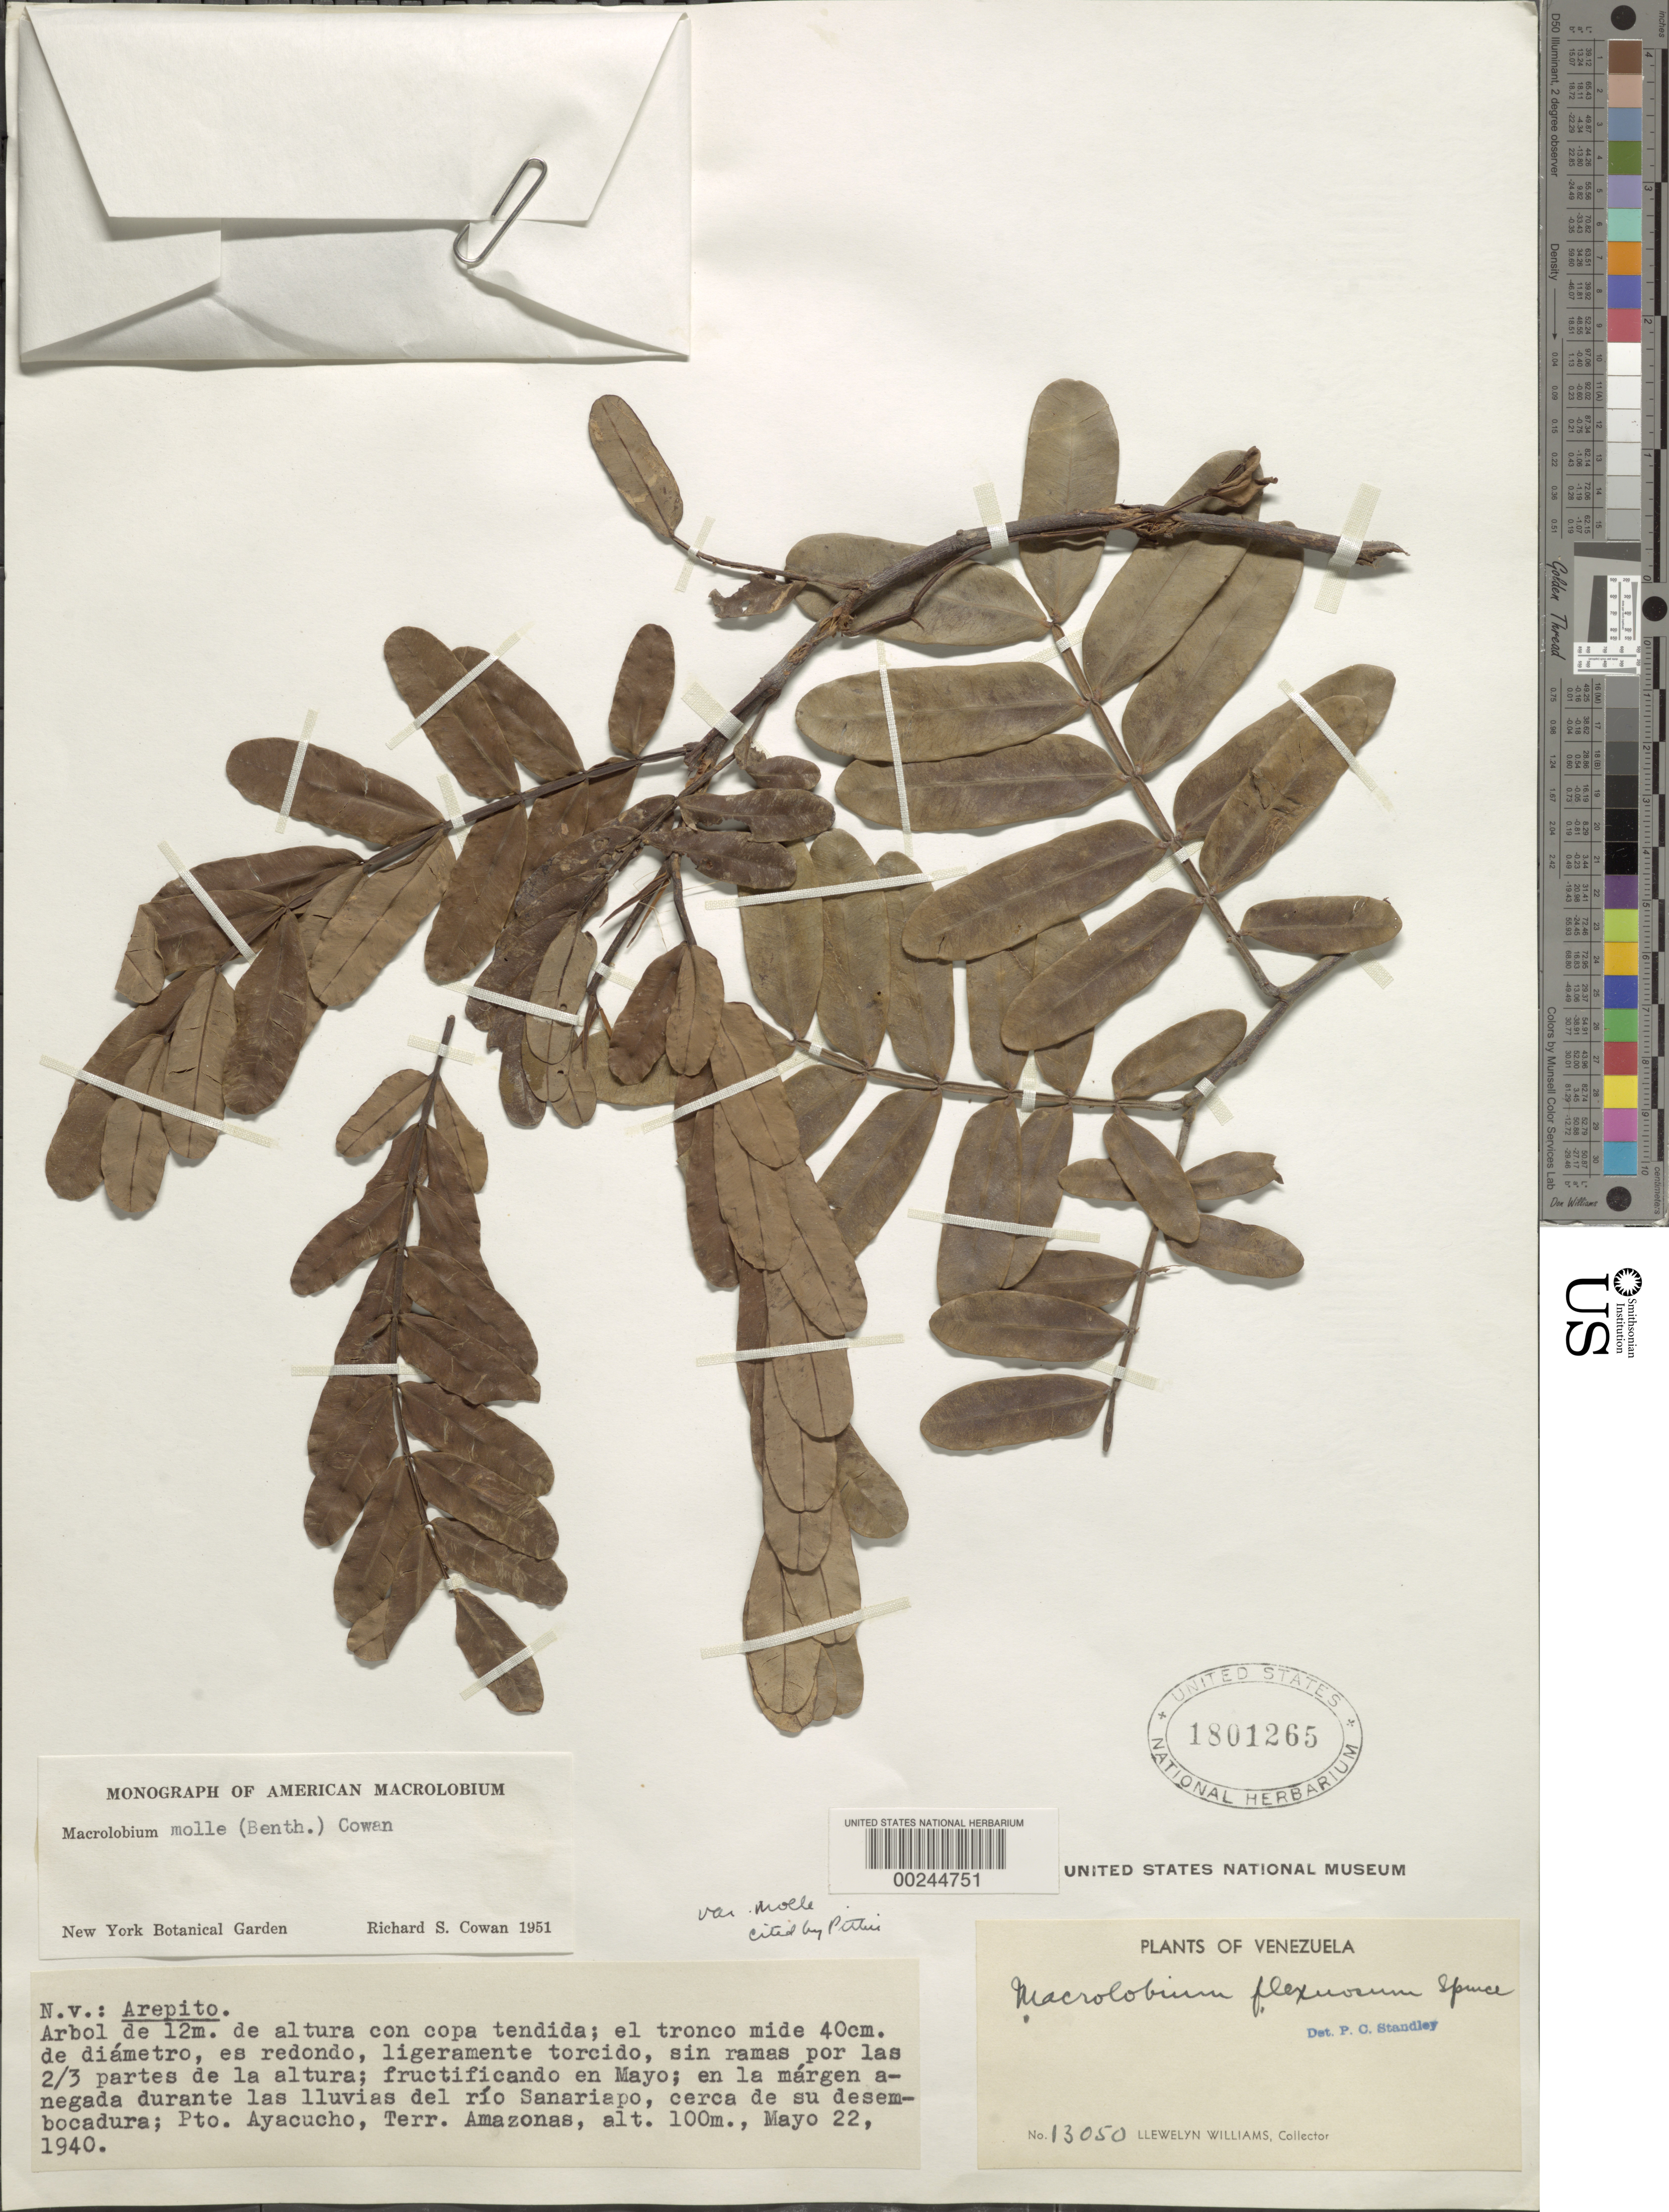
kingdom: Plantae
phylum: Tracheophyta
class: Magnoliopsida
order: Fabales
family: Fabaceae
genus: Macrolobium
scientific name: Macrolobium molle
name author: (Benth.) R.S. Cowan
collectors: Ll. Williams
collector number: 13050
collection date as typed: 22 May 1940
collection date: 1940-05-22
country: Venezuela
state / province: Amazonas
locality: Rio sanariapo, near the mouth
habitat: Edge floods during the rains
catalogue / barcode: US 1801265